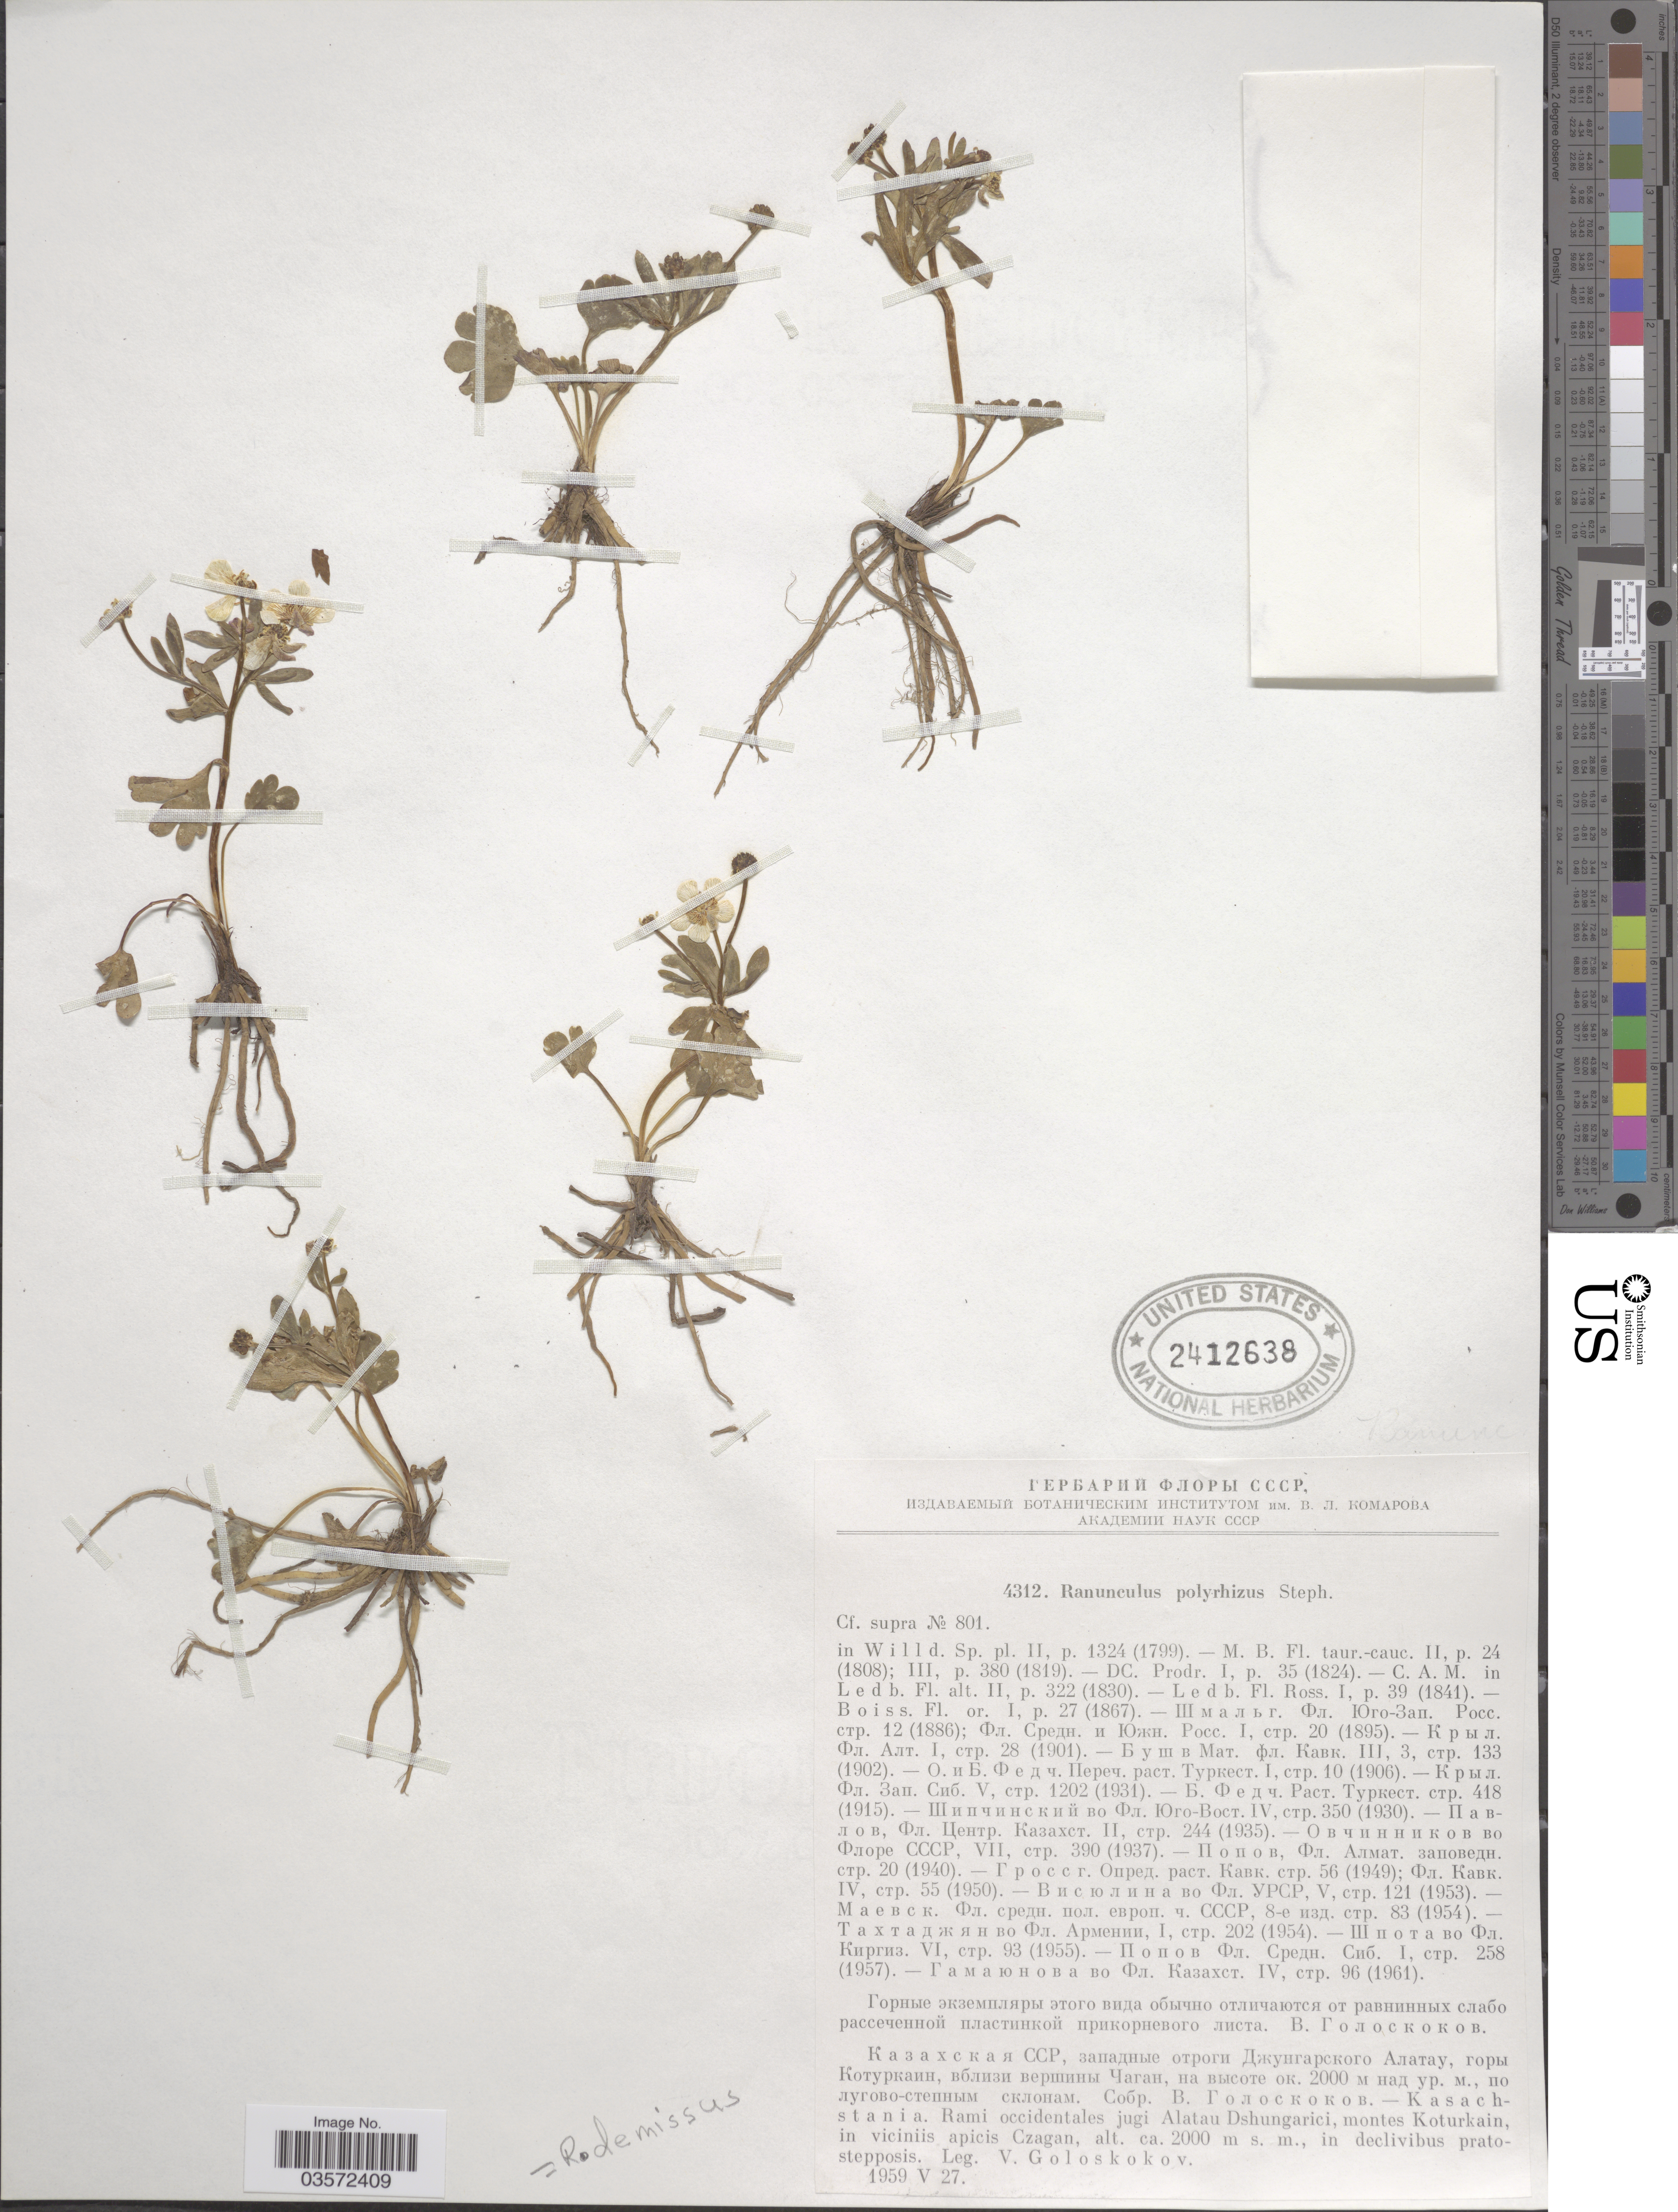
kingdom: Plantae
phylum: Tracheophyta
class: Magnoliopsida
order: Ranunculales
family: Ranunculaceae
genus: Ranunculus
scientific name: Ranunculus demissus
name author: DC.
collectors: V. P. Goloskokov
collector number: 4312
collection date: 1959-05-27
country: Kazakhstan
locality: Kasachstania. Rami occidentales jugi Alatau Dshungarici, montes Koturkain, in viciniis apicis Czagan.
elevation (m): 2000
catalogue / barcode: US 2412638